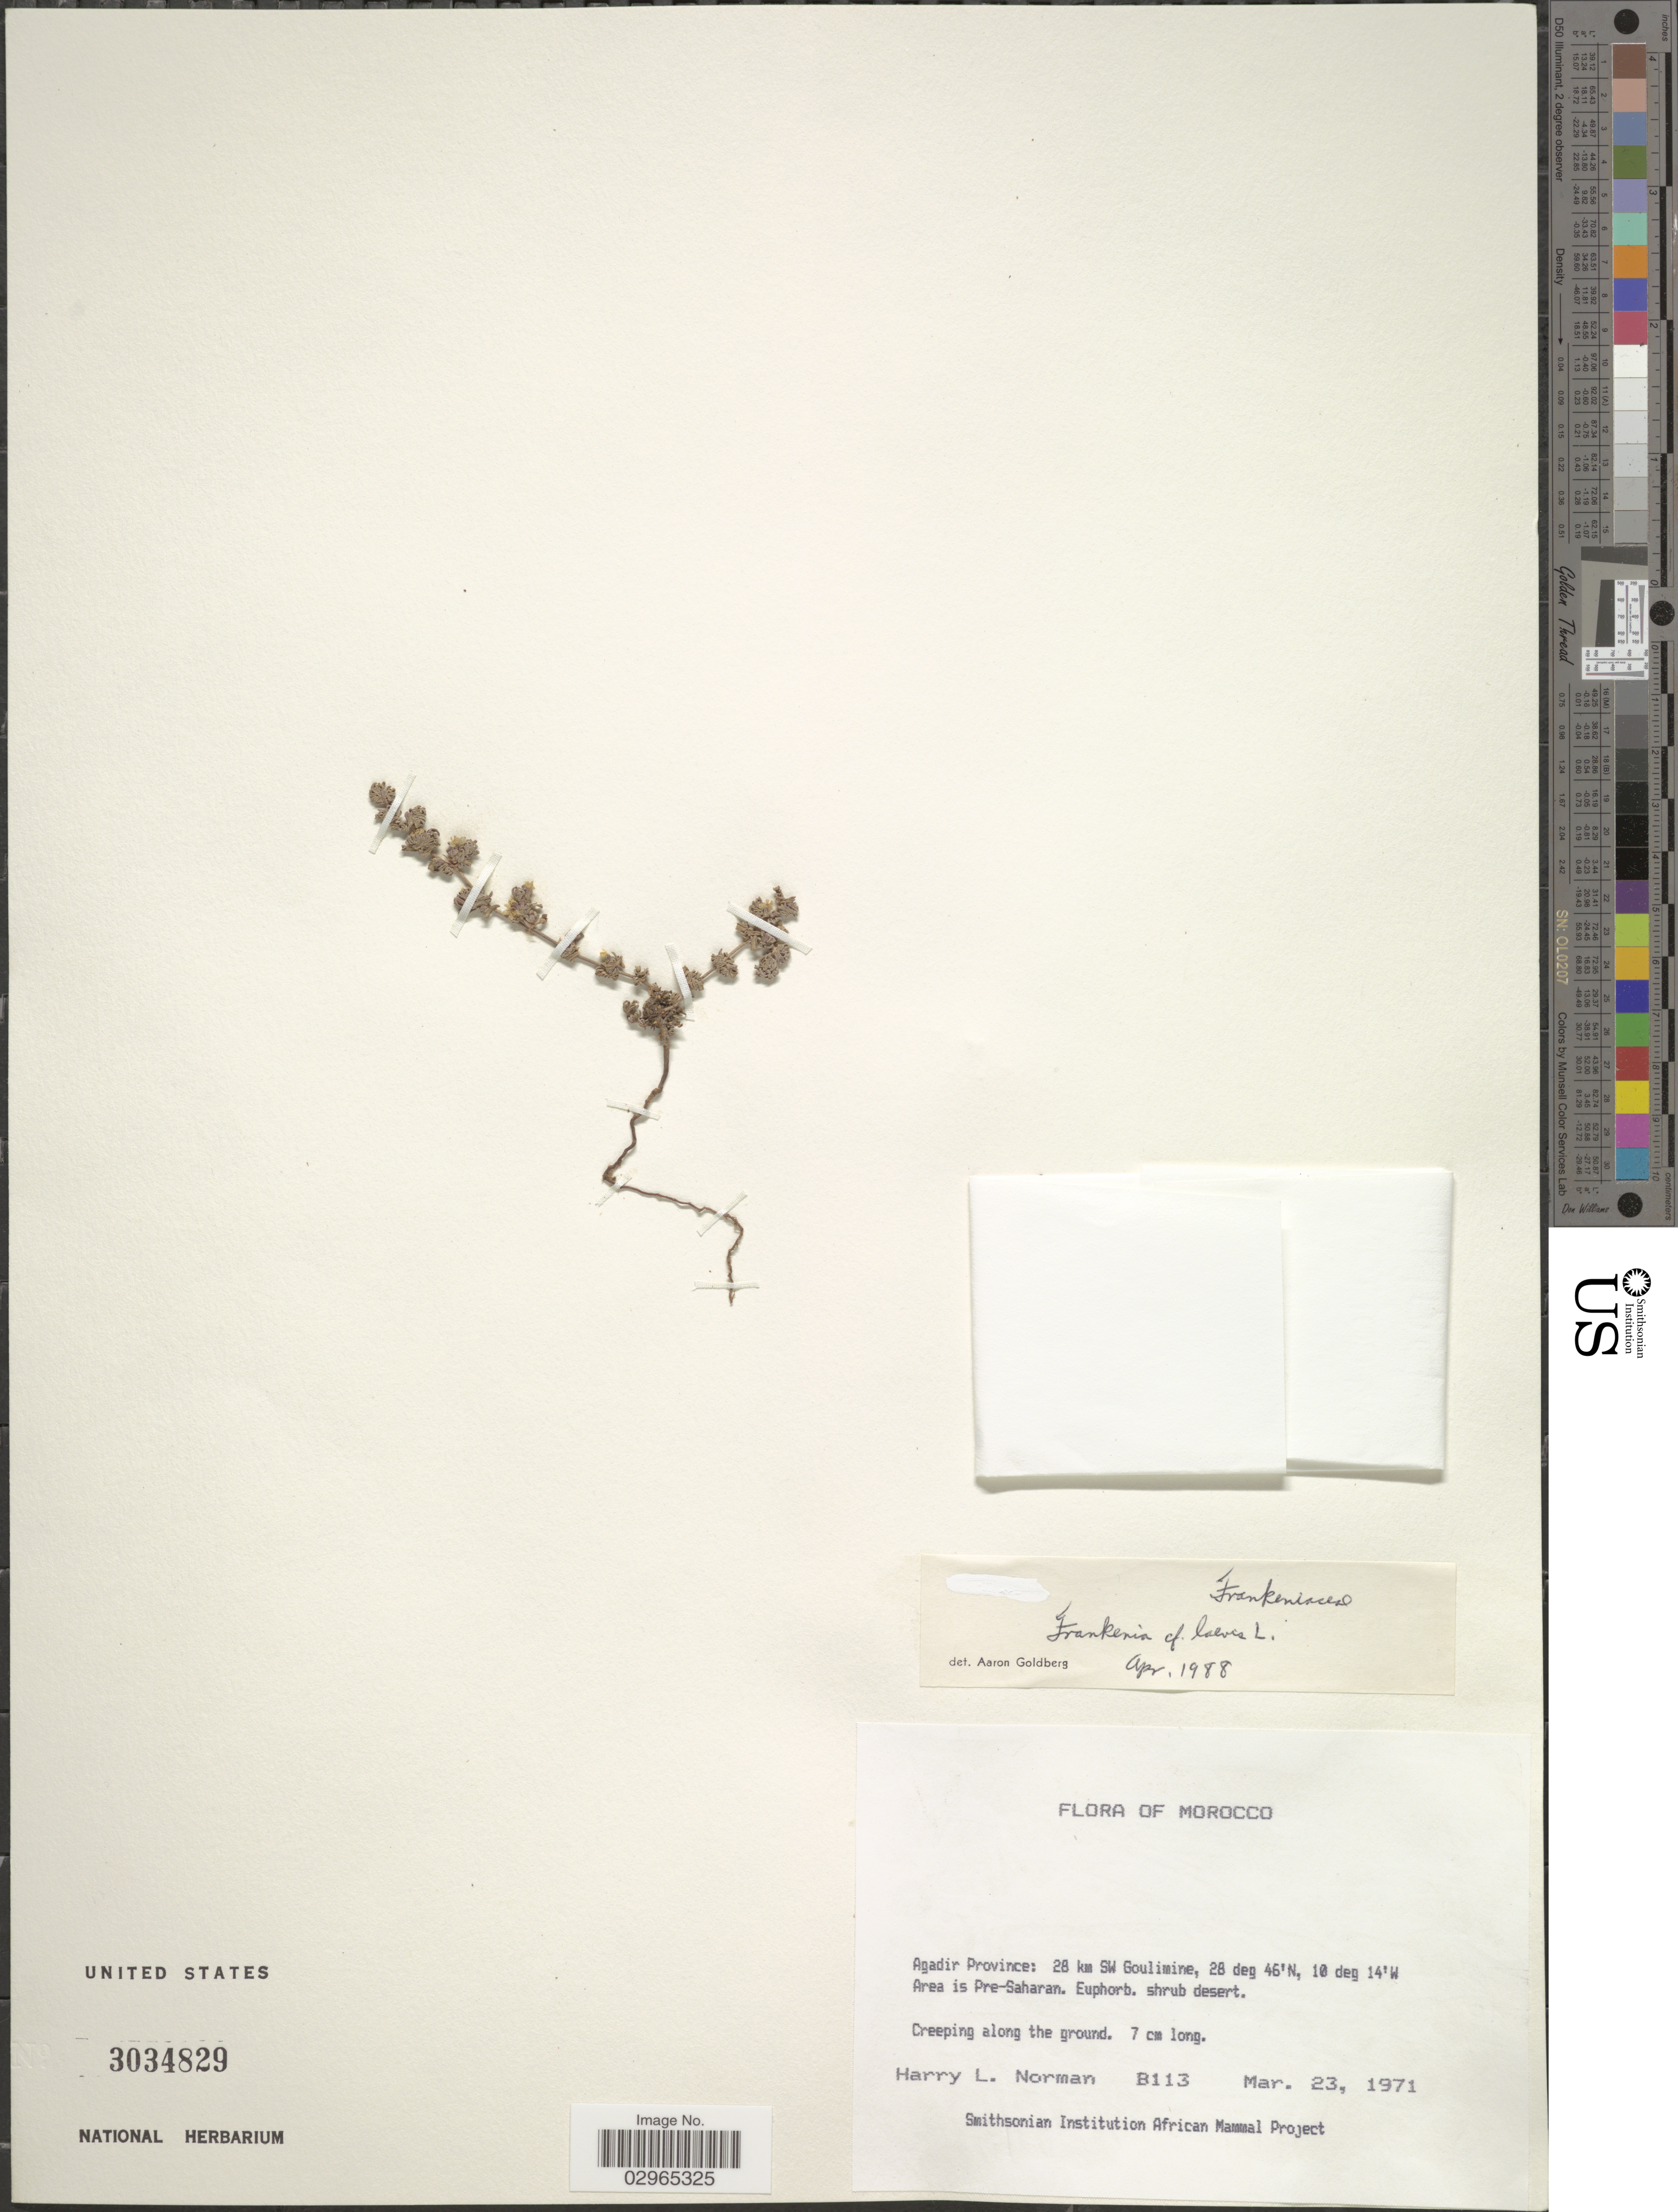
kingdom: Plantae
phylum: Tracheophyta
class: Magnoliopsida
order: Caryophyllales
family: Frankeniaceae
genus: Frankenia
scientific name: Frankenia laevis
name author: L.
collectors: Norman, H.L.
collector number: B113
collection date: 1971-03-23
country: Morocco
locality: Agadir Province: 28 km SW Goulimine. Area is Pre-Saharan.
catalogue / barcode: US 3034829